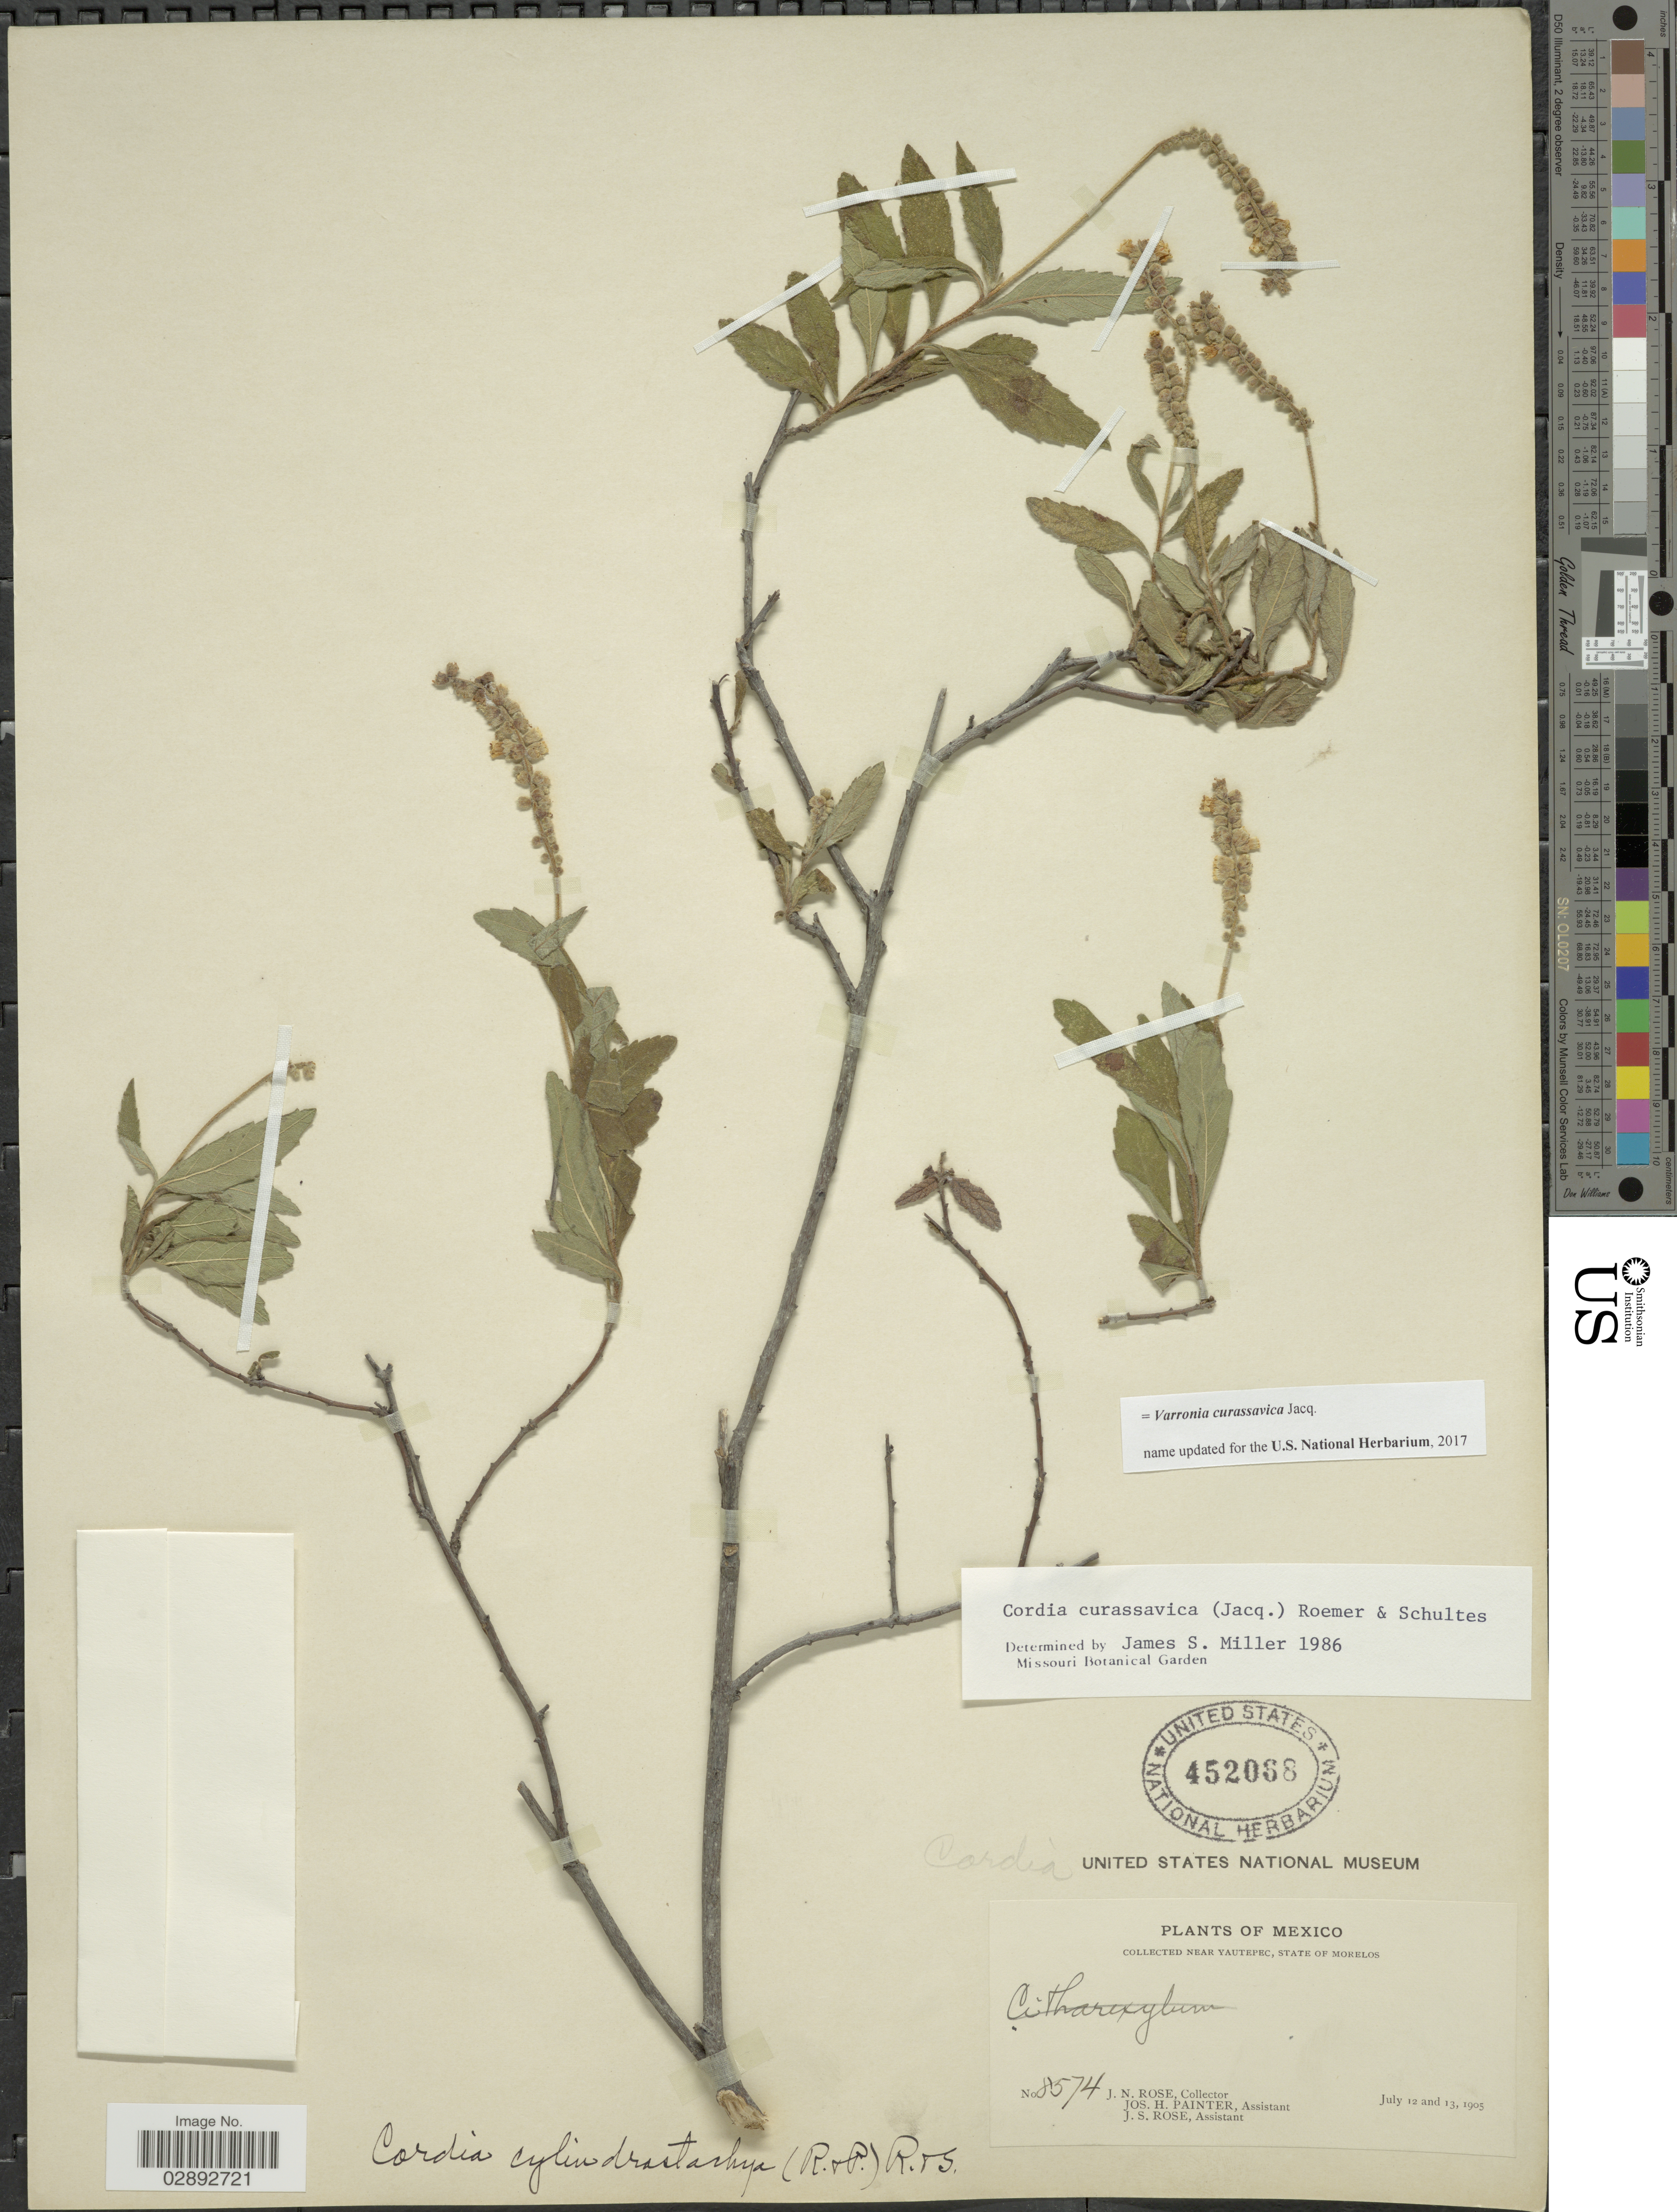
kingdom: Plantae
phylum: Tracheophyta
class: Magnoliopsida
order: Boraginales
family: Cordiaceae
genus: Varronia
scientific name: Varronia curassavica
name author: Jacq.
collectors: J. N. Rose, J. H. Painter & J. S. Rose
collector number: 8574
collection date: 1905-07-12/1905-07-13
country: Mexico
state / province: Morelos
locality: Near Yautepec, State of Morelos.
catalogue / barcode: US 452068